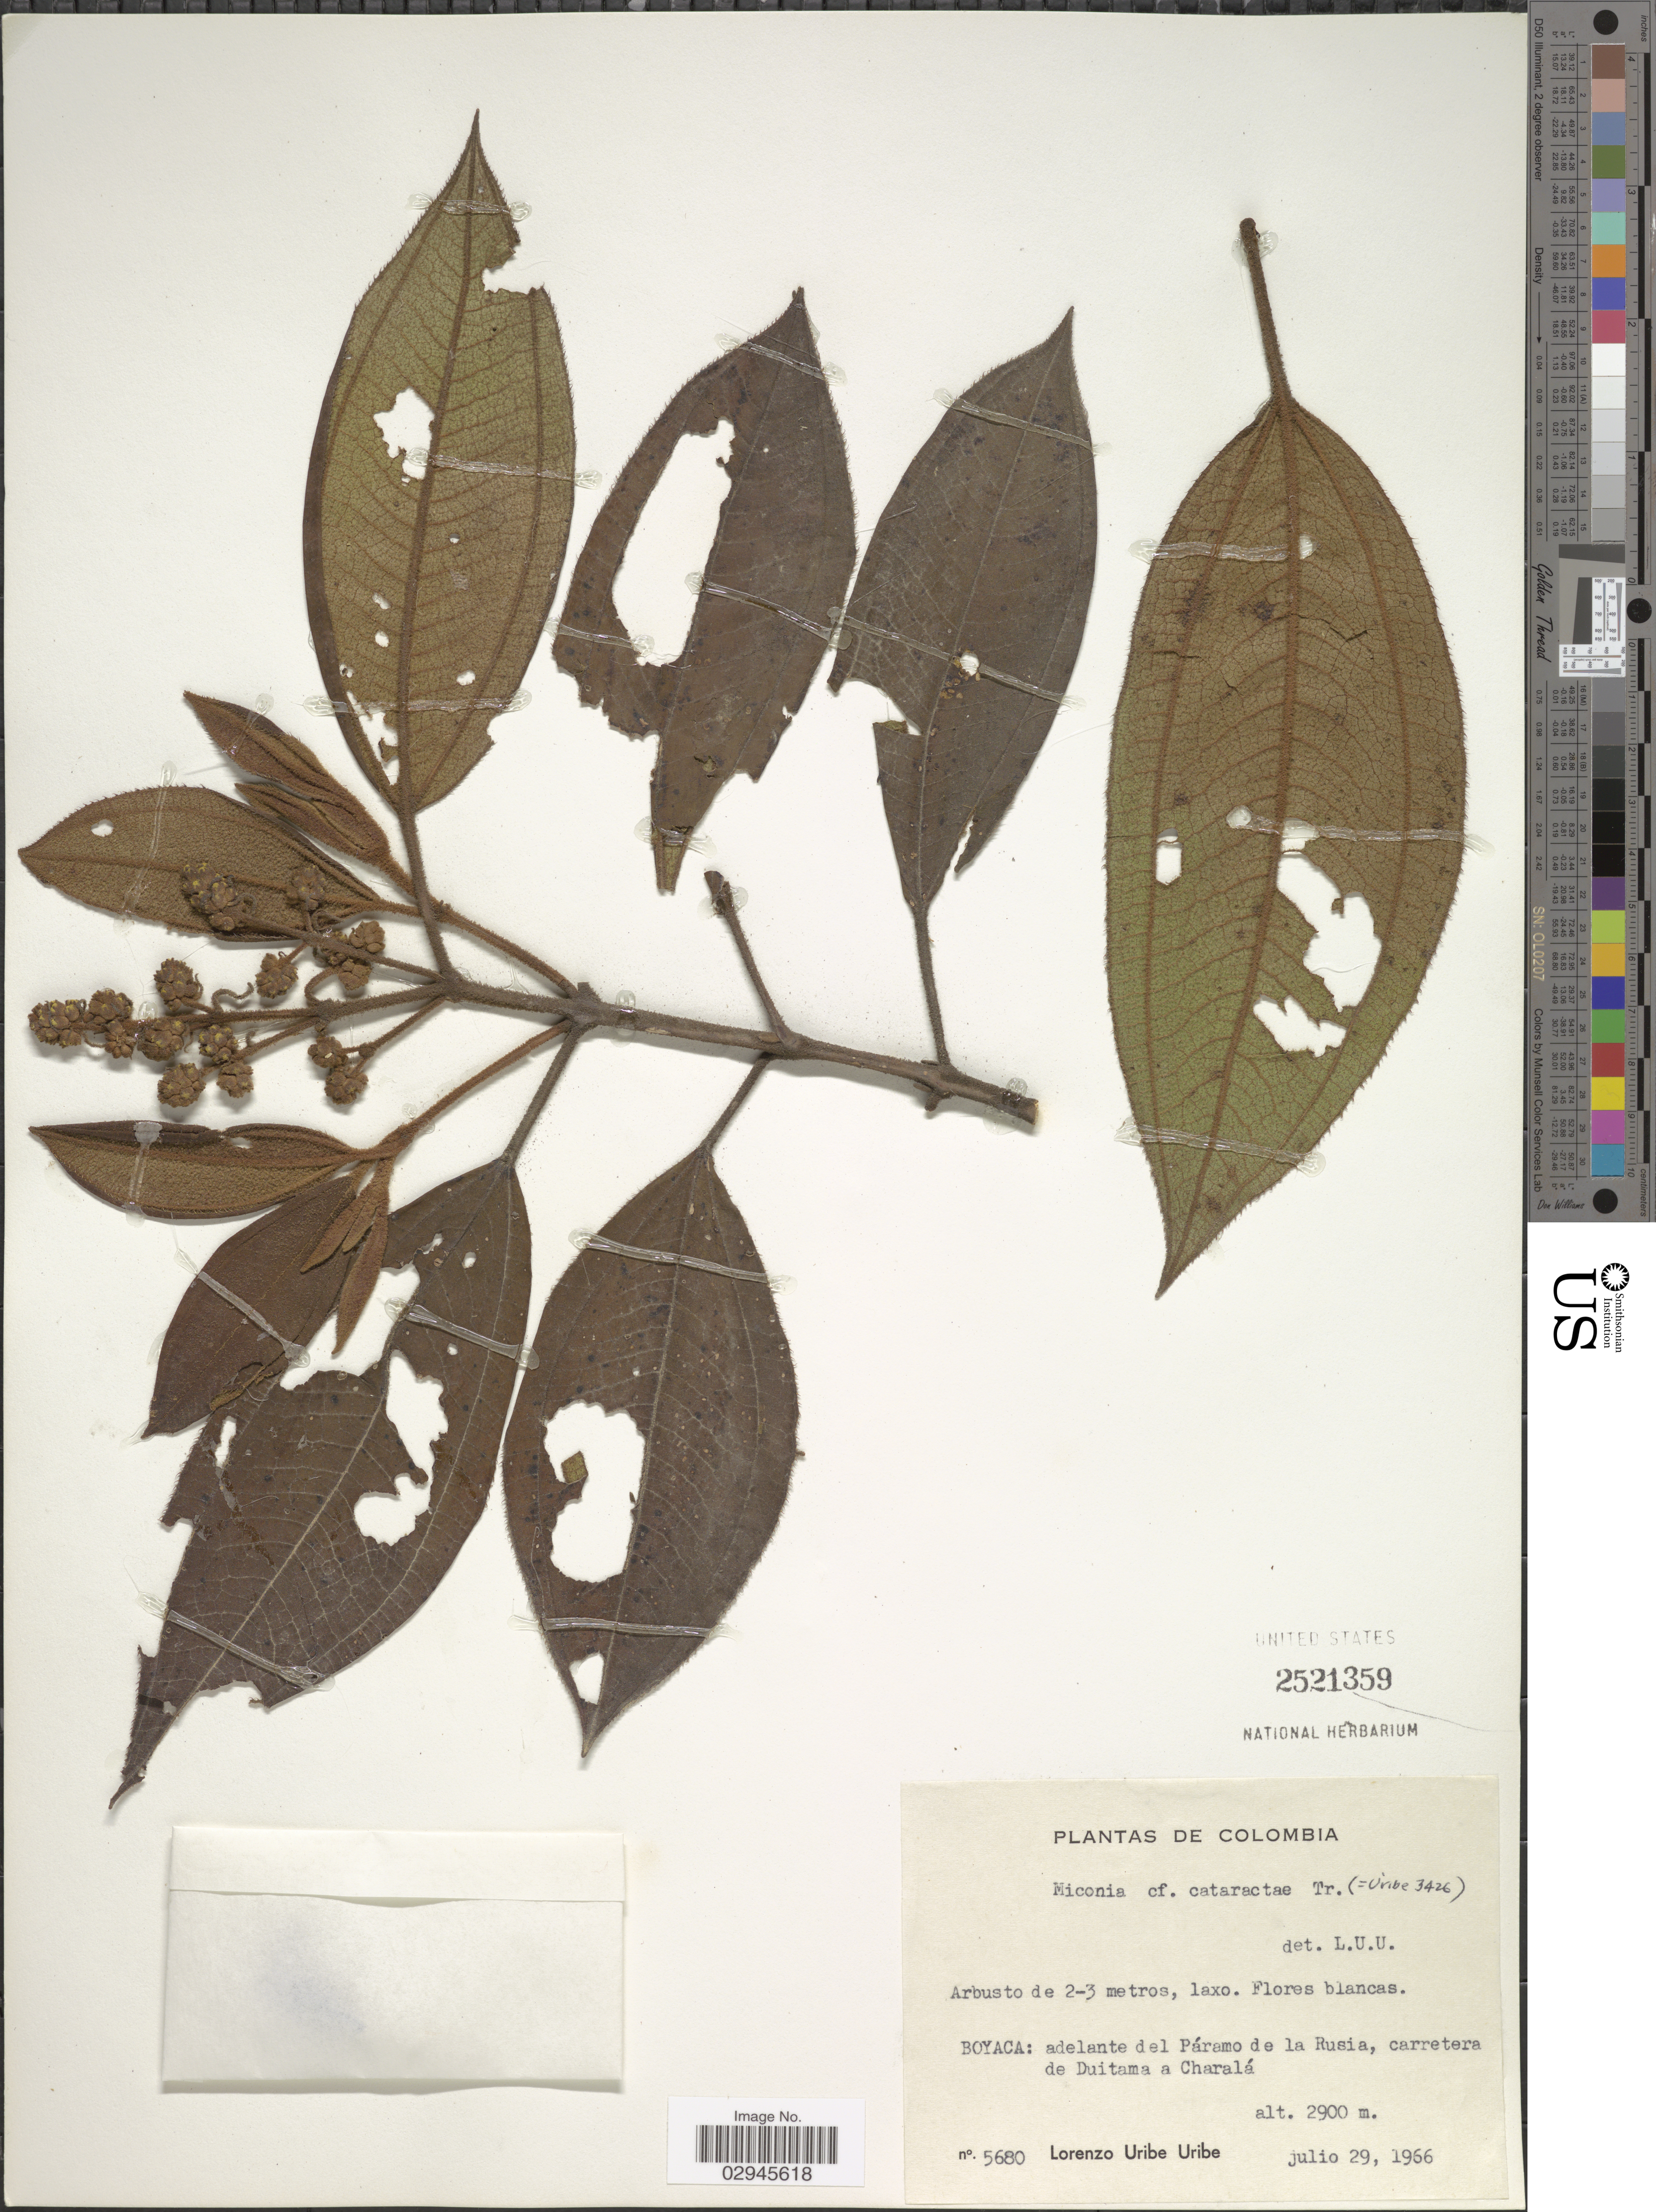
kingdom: Plantae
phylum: Tracheophyta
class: Magnoliopsida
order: Myrtales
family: Melastomataceae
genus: Miconia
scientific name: Miconia sp.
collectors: L. Uribe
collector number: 5680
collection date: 1966-07-29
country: Colombia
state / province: Boyacá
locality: Adelante del Páramo de la Rusia, carretera de Duitama a Charalá.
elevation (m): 2900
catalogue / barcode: US 2521359